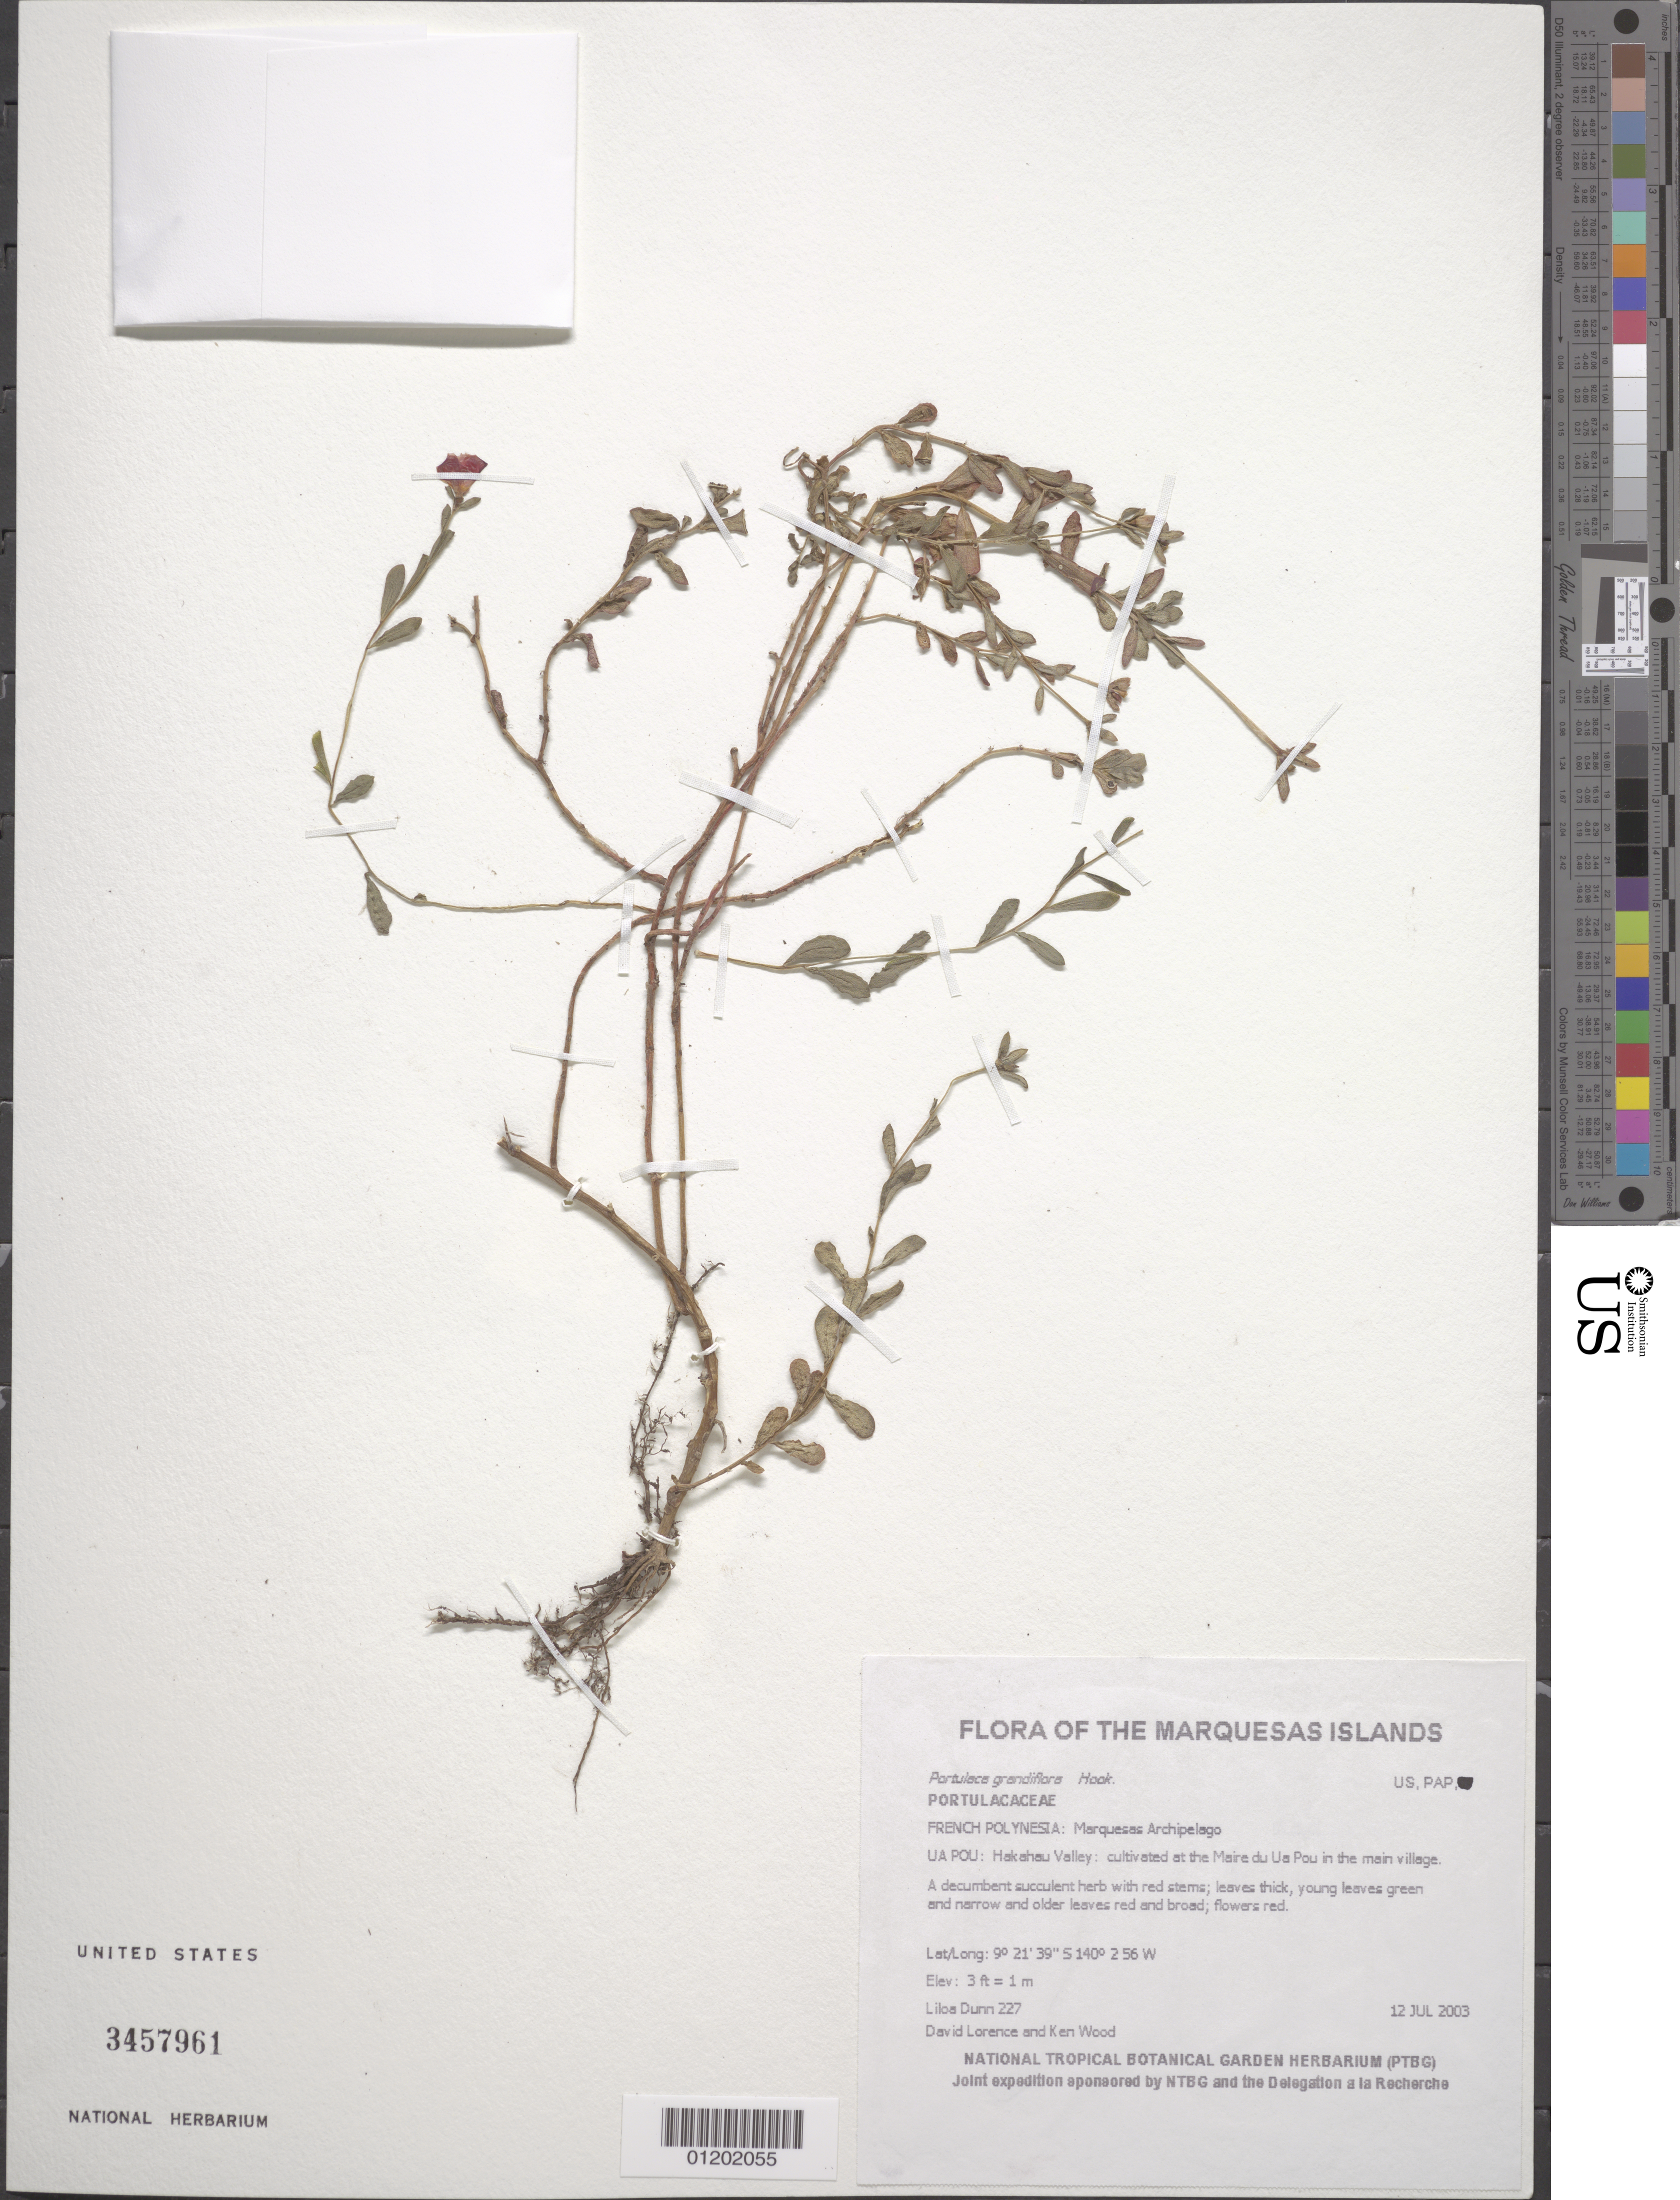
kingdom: Plantae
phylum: Tracheophyta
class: Magnoliopsida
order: Caryophyllales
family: Portulacaceae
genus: Portulaca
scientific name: Portulaca grandiflora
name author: Hook.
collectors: L. Dunn, D. Lorence & K. R. Wood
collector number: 227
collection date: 2003-07-12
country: French Polynesia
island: Ua Pou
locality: Hakahau Valley: cultivated at the Maire du Ua Pou in the main village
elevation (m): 1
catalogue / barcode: US 3457961